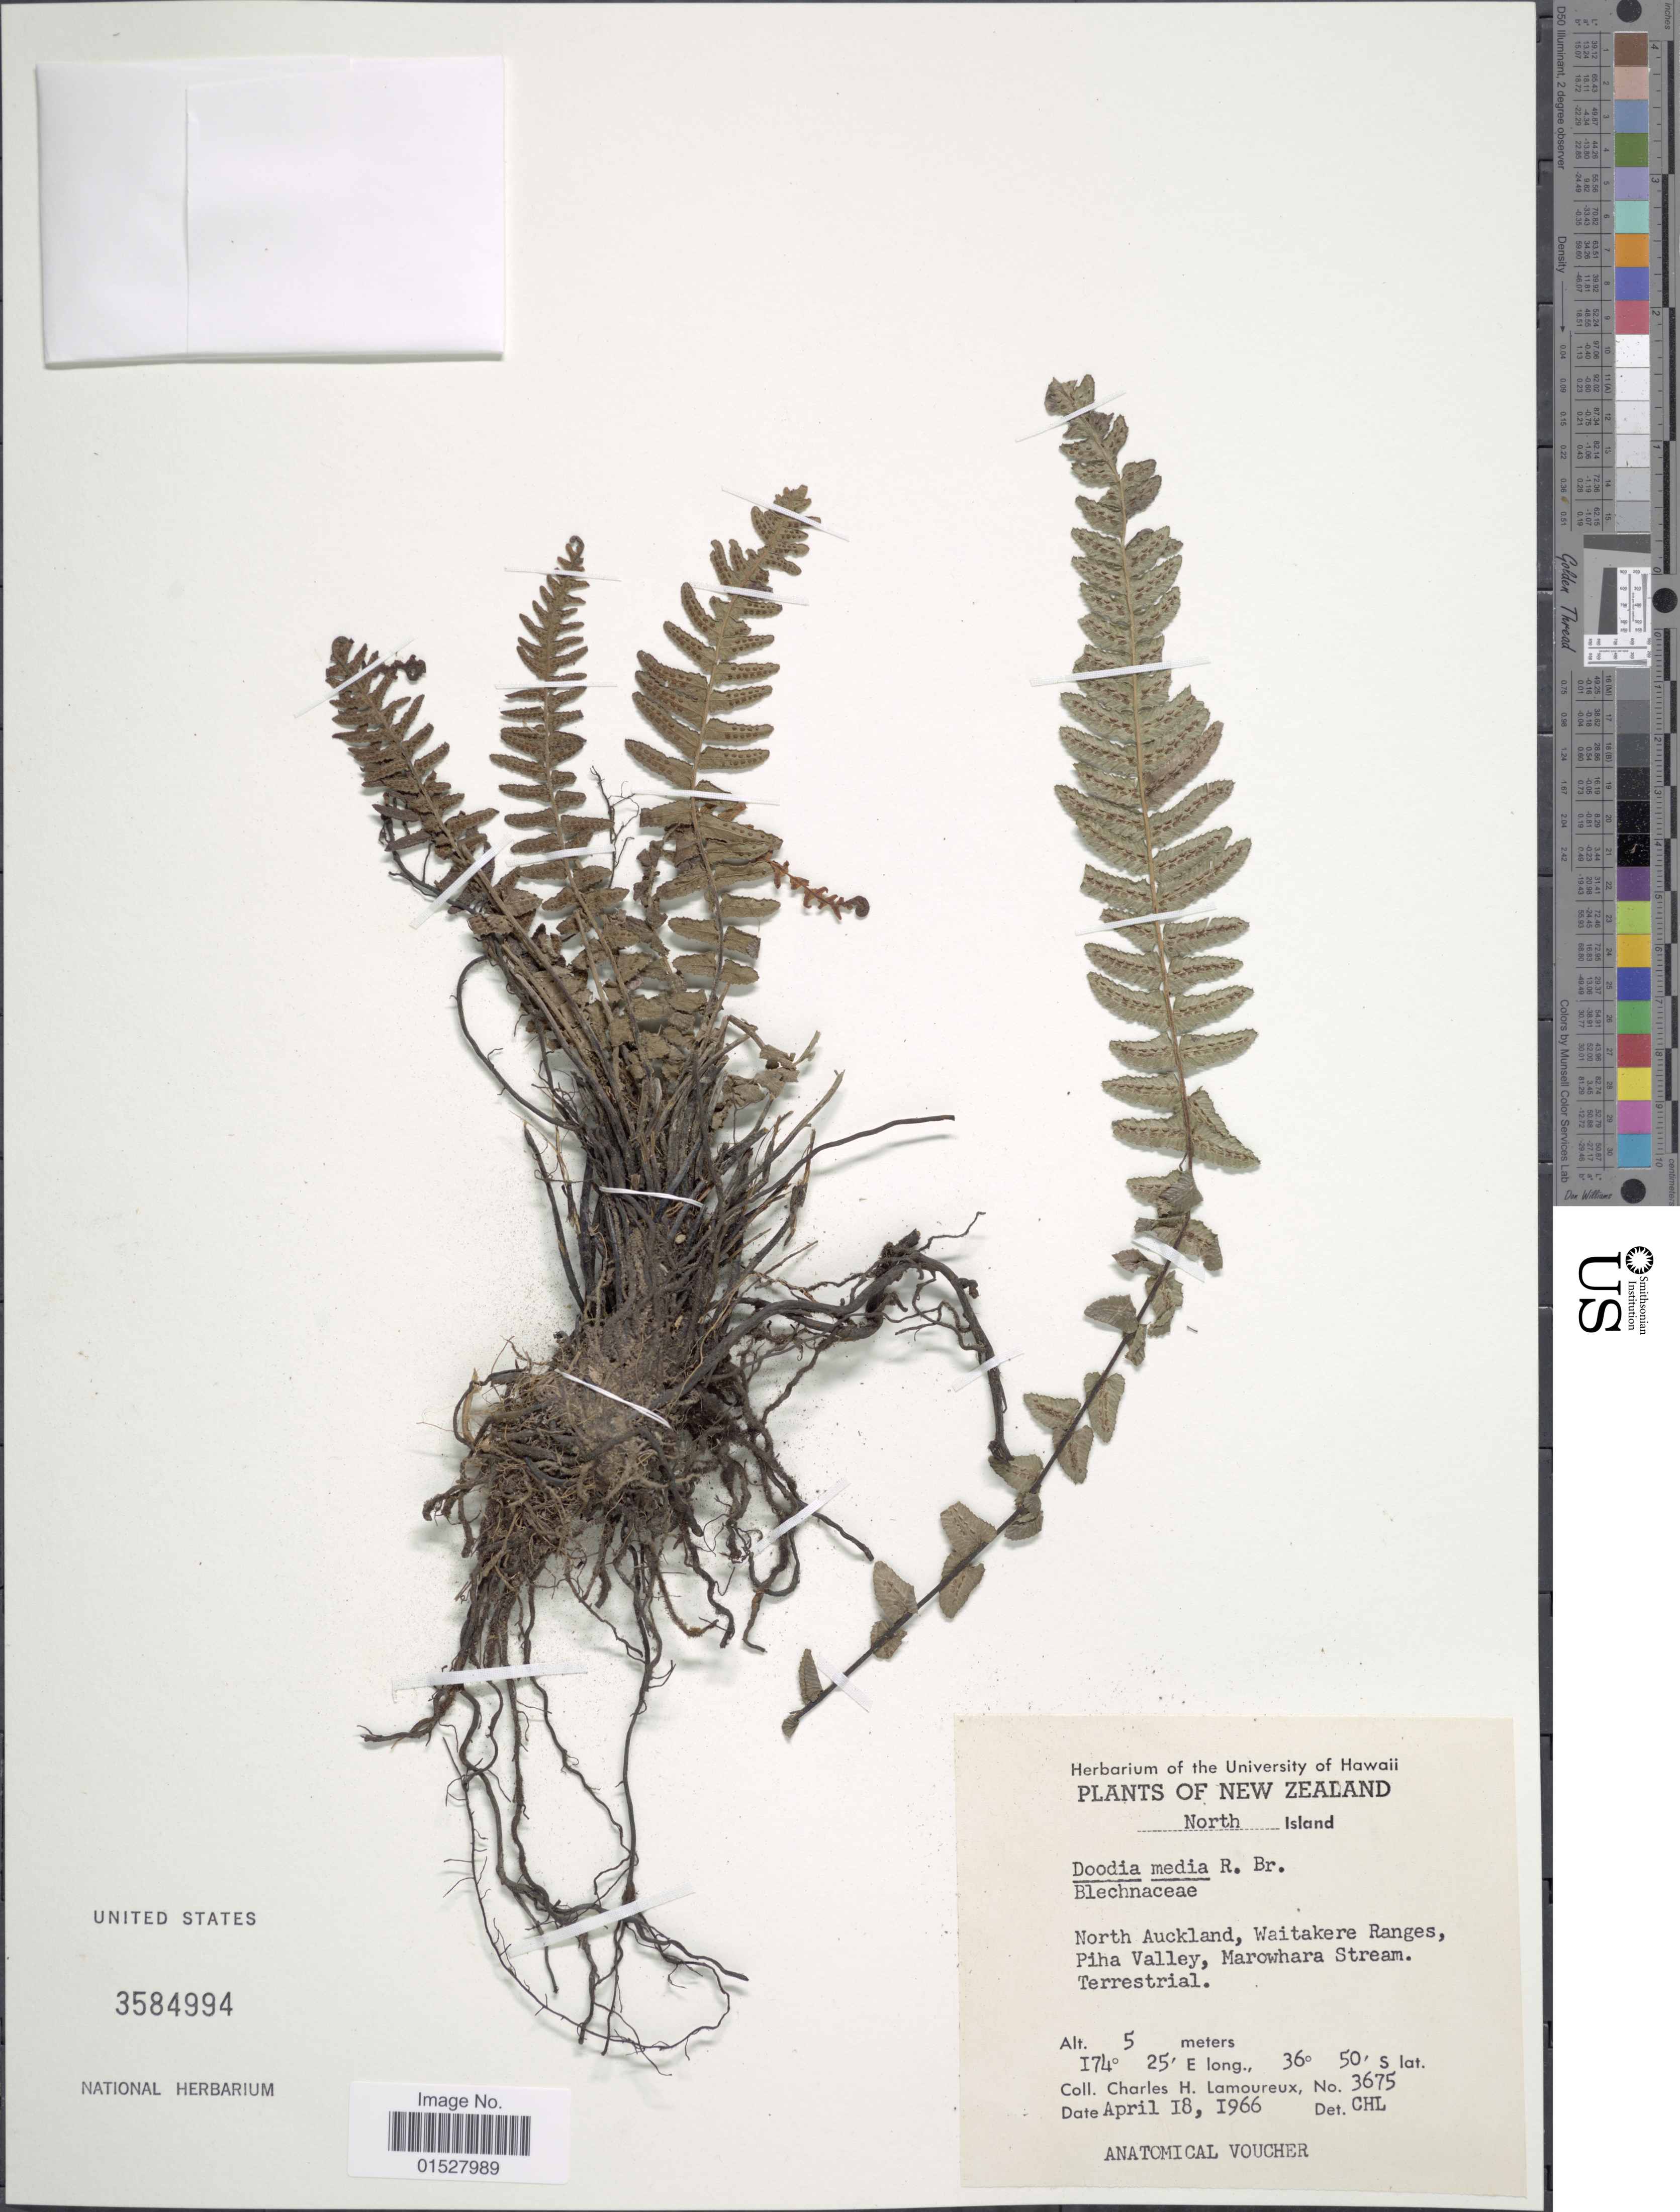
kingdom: Plantae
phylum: Tracheophyta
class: Polypodiopsida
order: Polypodiales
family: Blechnaceae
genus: Blechnum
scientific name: Blechnum medium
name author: (R. Br.) Christenh.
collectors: C. Lamoureaux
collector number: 3675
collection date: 1966-04-18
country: New Zealand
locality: North Island, North Auckland, Waitakere Ranges, Piha Valley, Marowhara Stream.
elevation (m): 5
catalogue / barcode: US 3584994